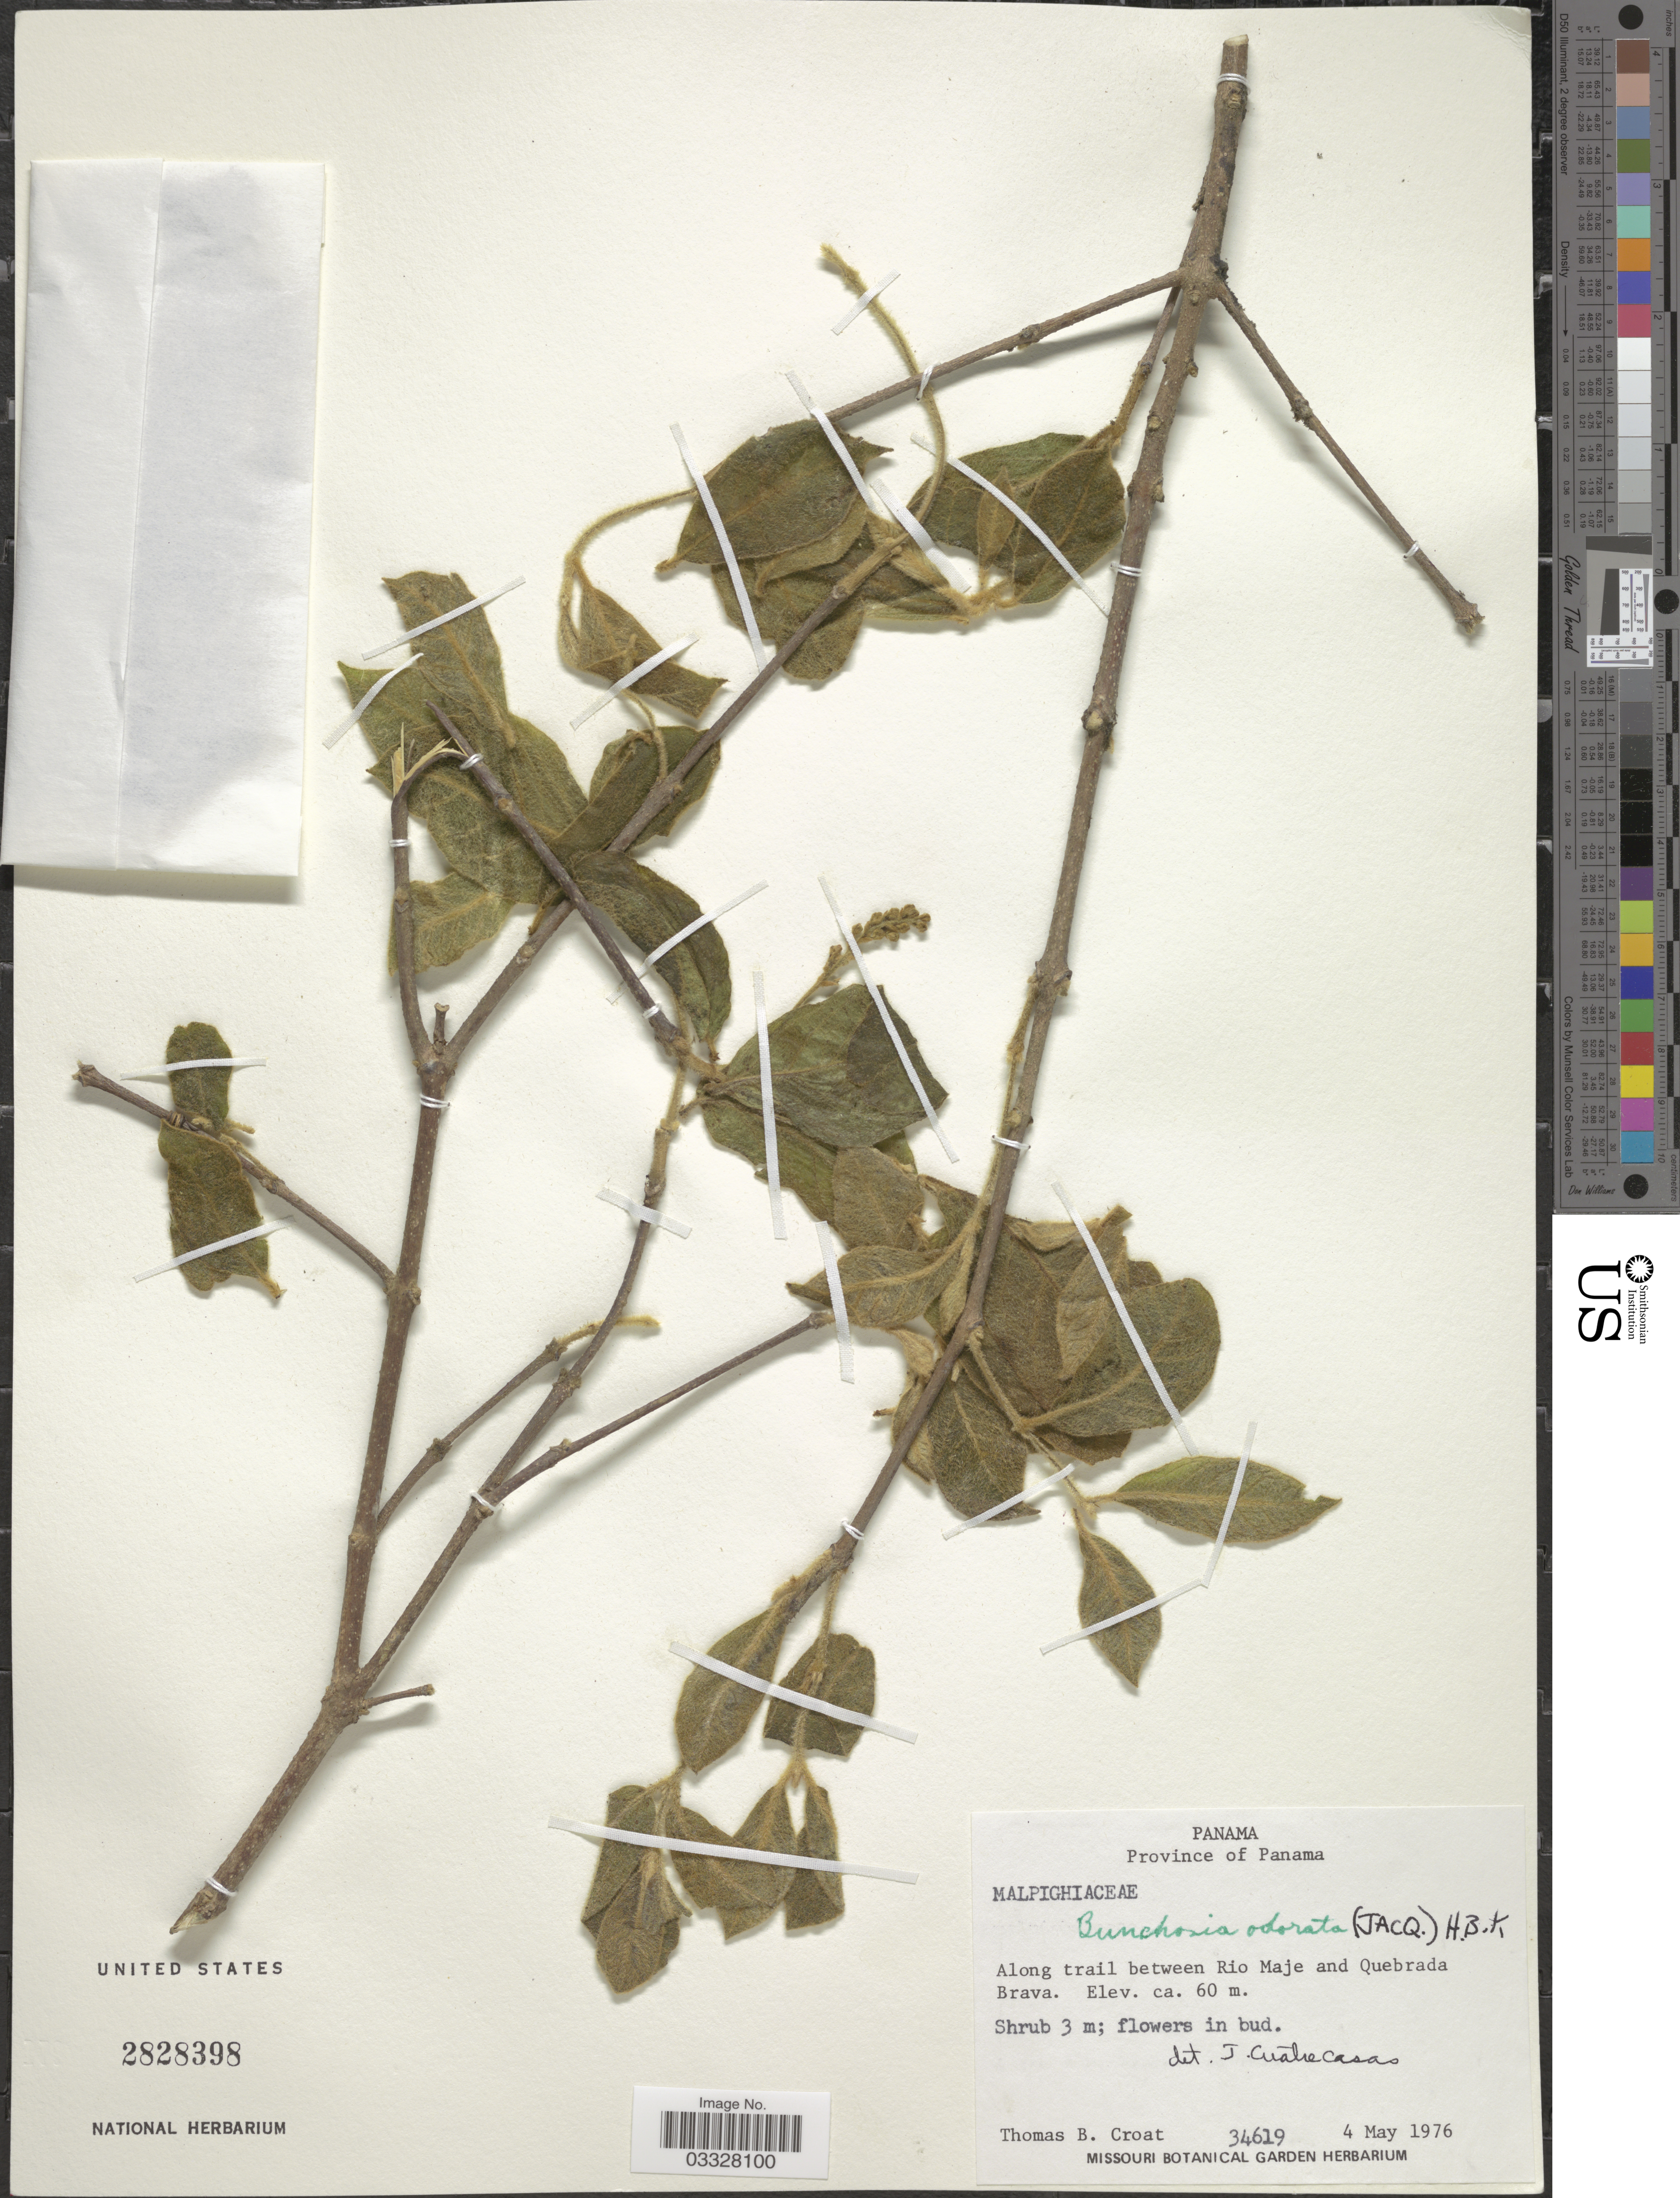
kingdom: Plantae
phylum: Tracheophyta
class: Magnoliopsida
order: Malpighiales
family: Malpighiaceae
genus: Bunchosia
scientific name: Bunchosia odorata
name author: (Jacq.) DC.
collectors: T. B. Croat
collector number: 34619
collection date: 1976-05-04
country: Panama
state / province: Panamá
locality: Along trail between Rio Maje and Quebrada Brava.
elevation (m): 60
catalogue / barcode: US 2828398